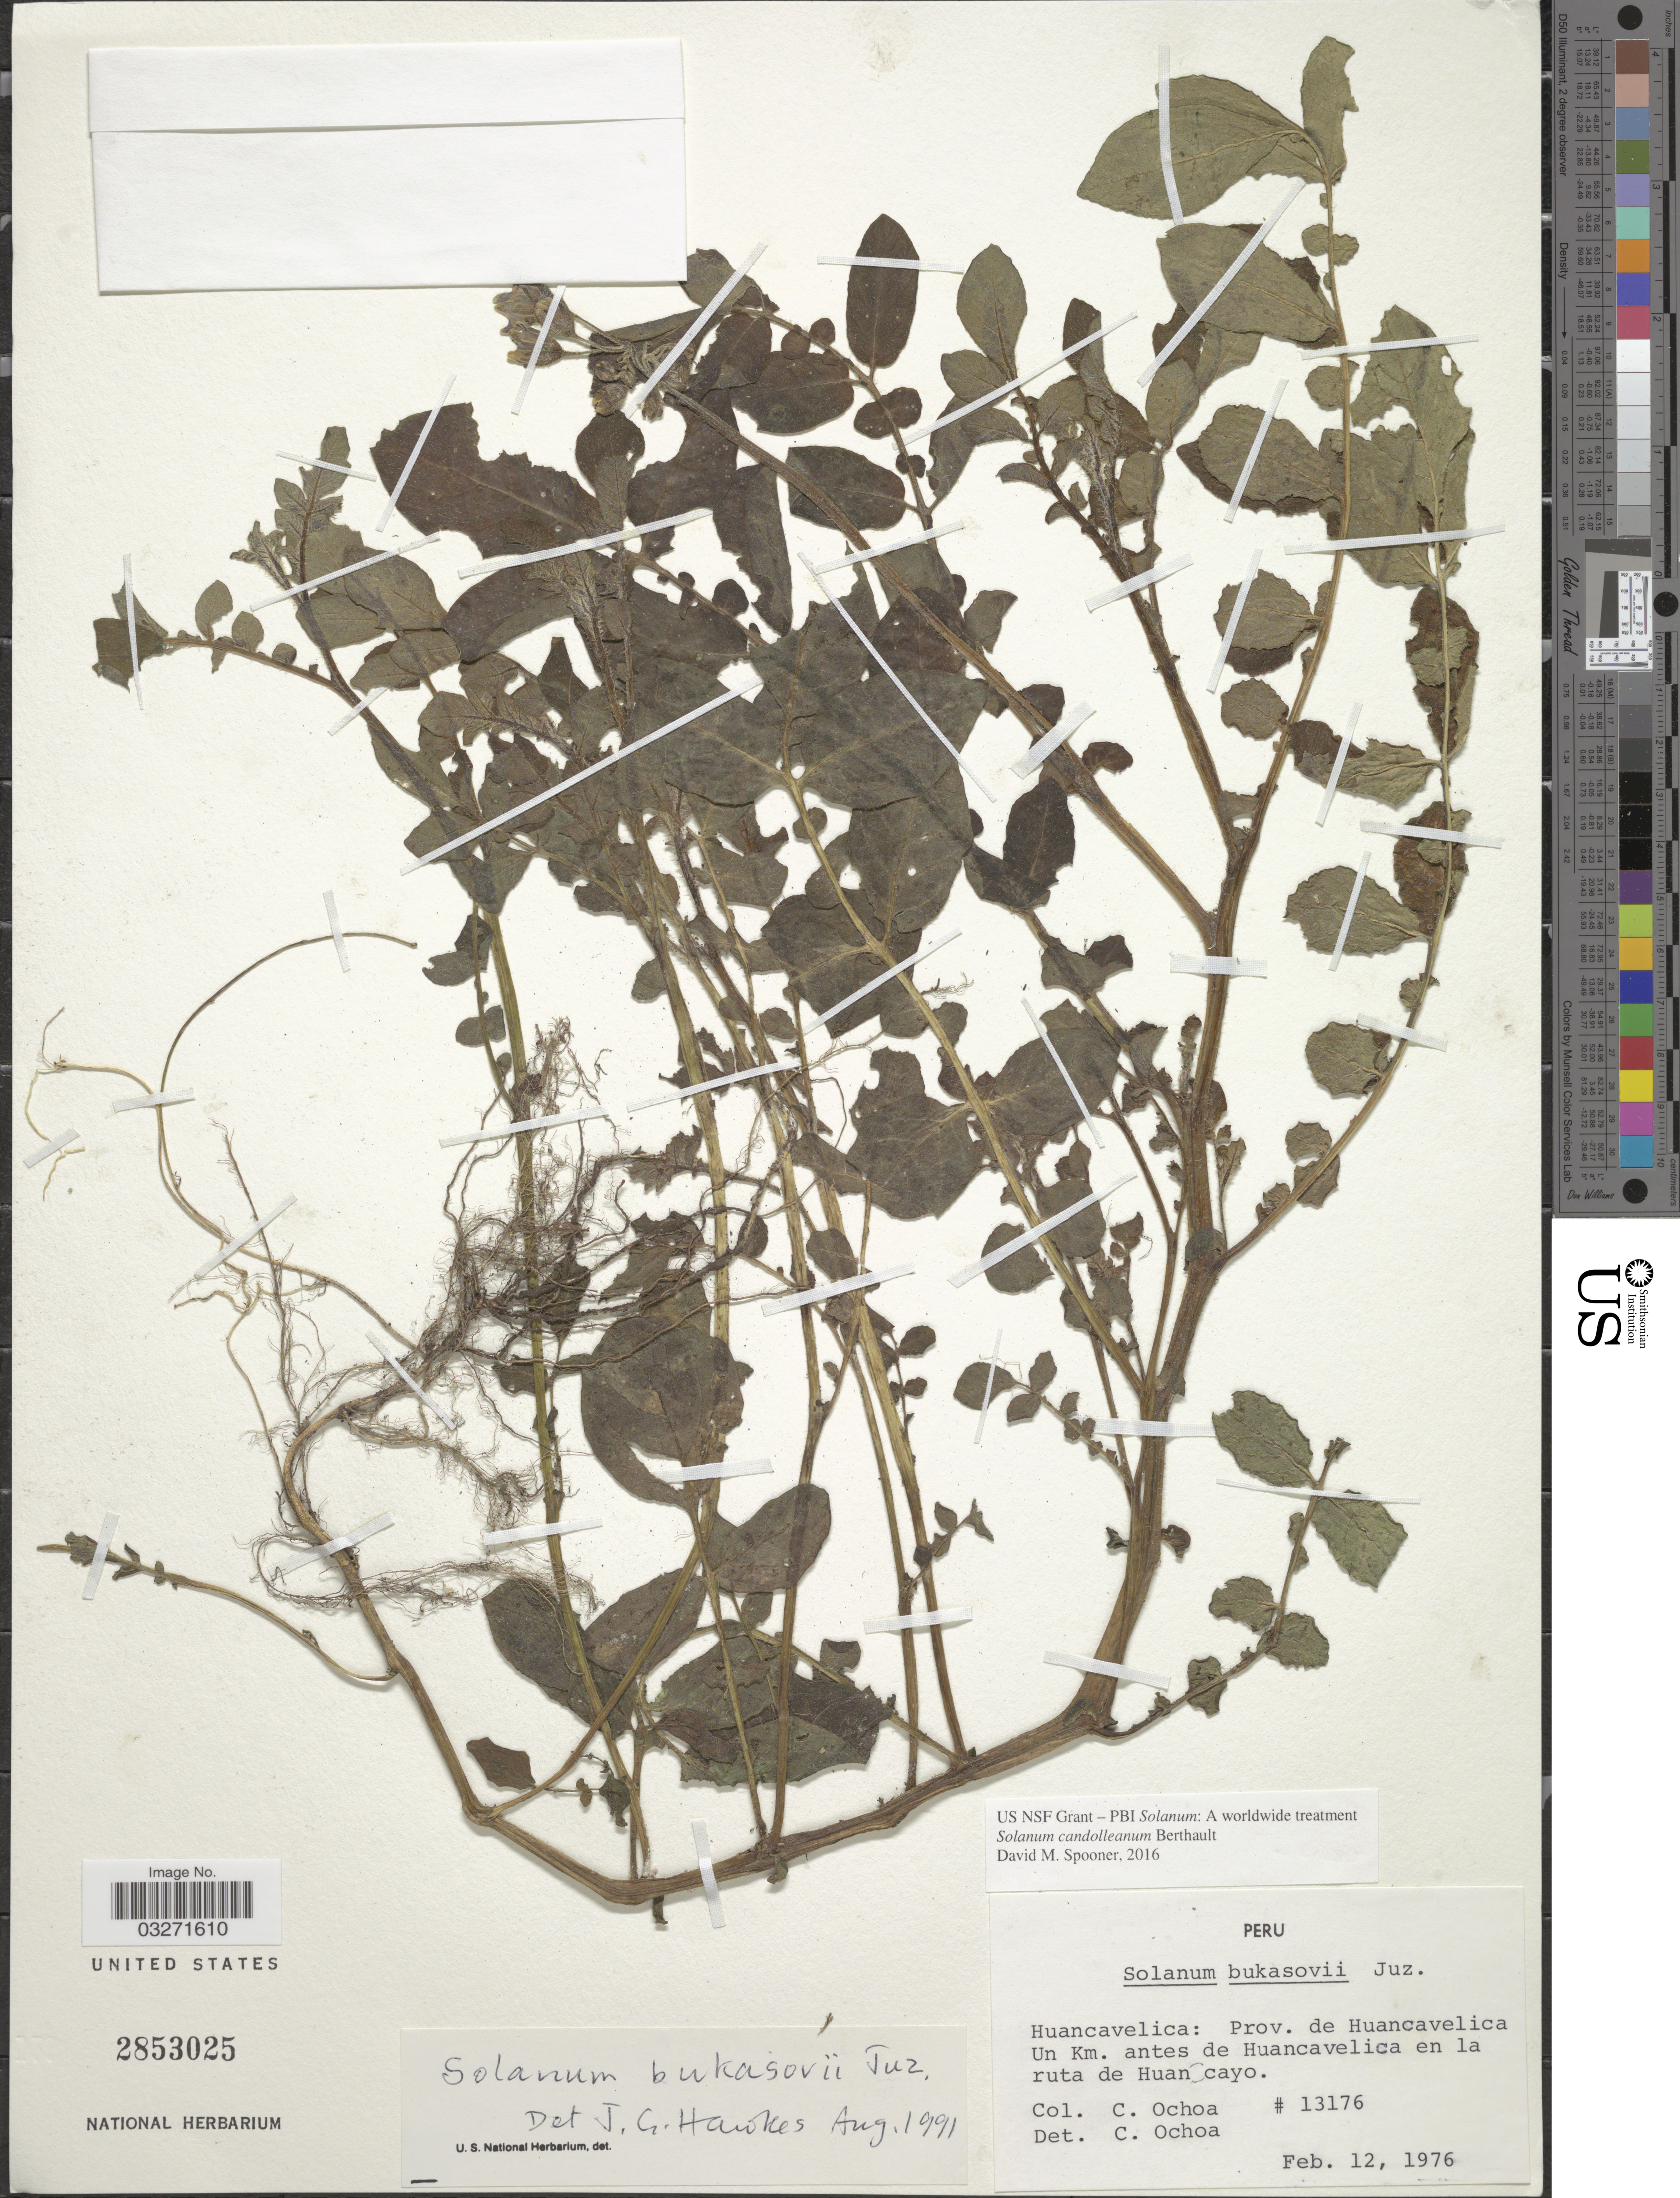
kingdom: Plantae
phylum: Tracheophyta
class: Magnoliopsida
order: Solanales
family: Solanaceae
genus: Solanum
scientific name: Solanum candolleanum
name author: Berthault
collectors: C. Ochoa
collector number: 13176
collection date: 1976-02-12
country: Peru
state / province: Huancavelica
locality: Huancavelica Un Km. antes de Huancavelica en la ruta de Huancayo.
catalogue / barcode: US 2853025